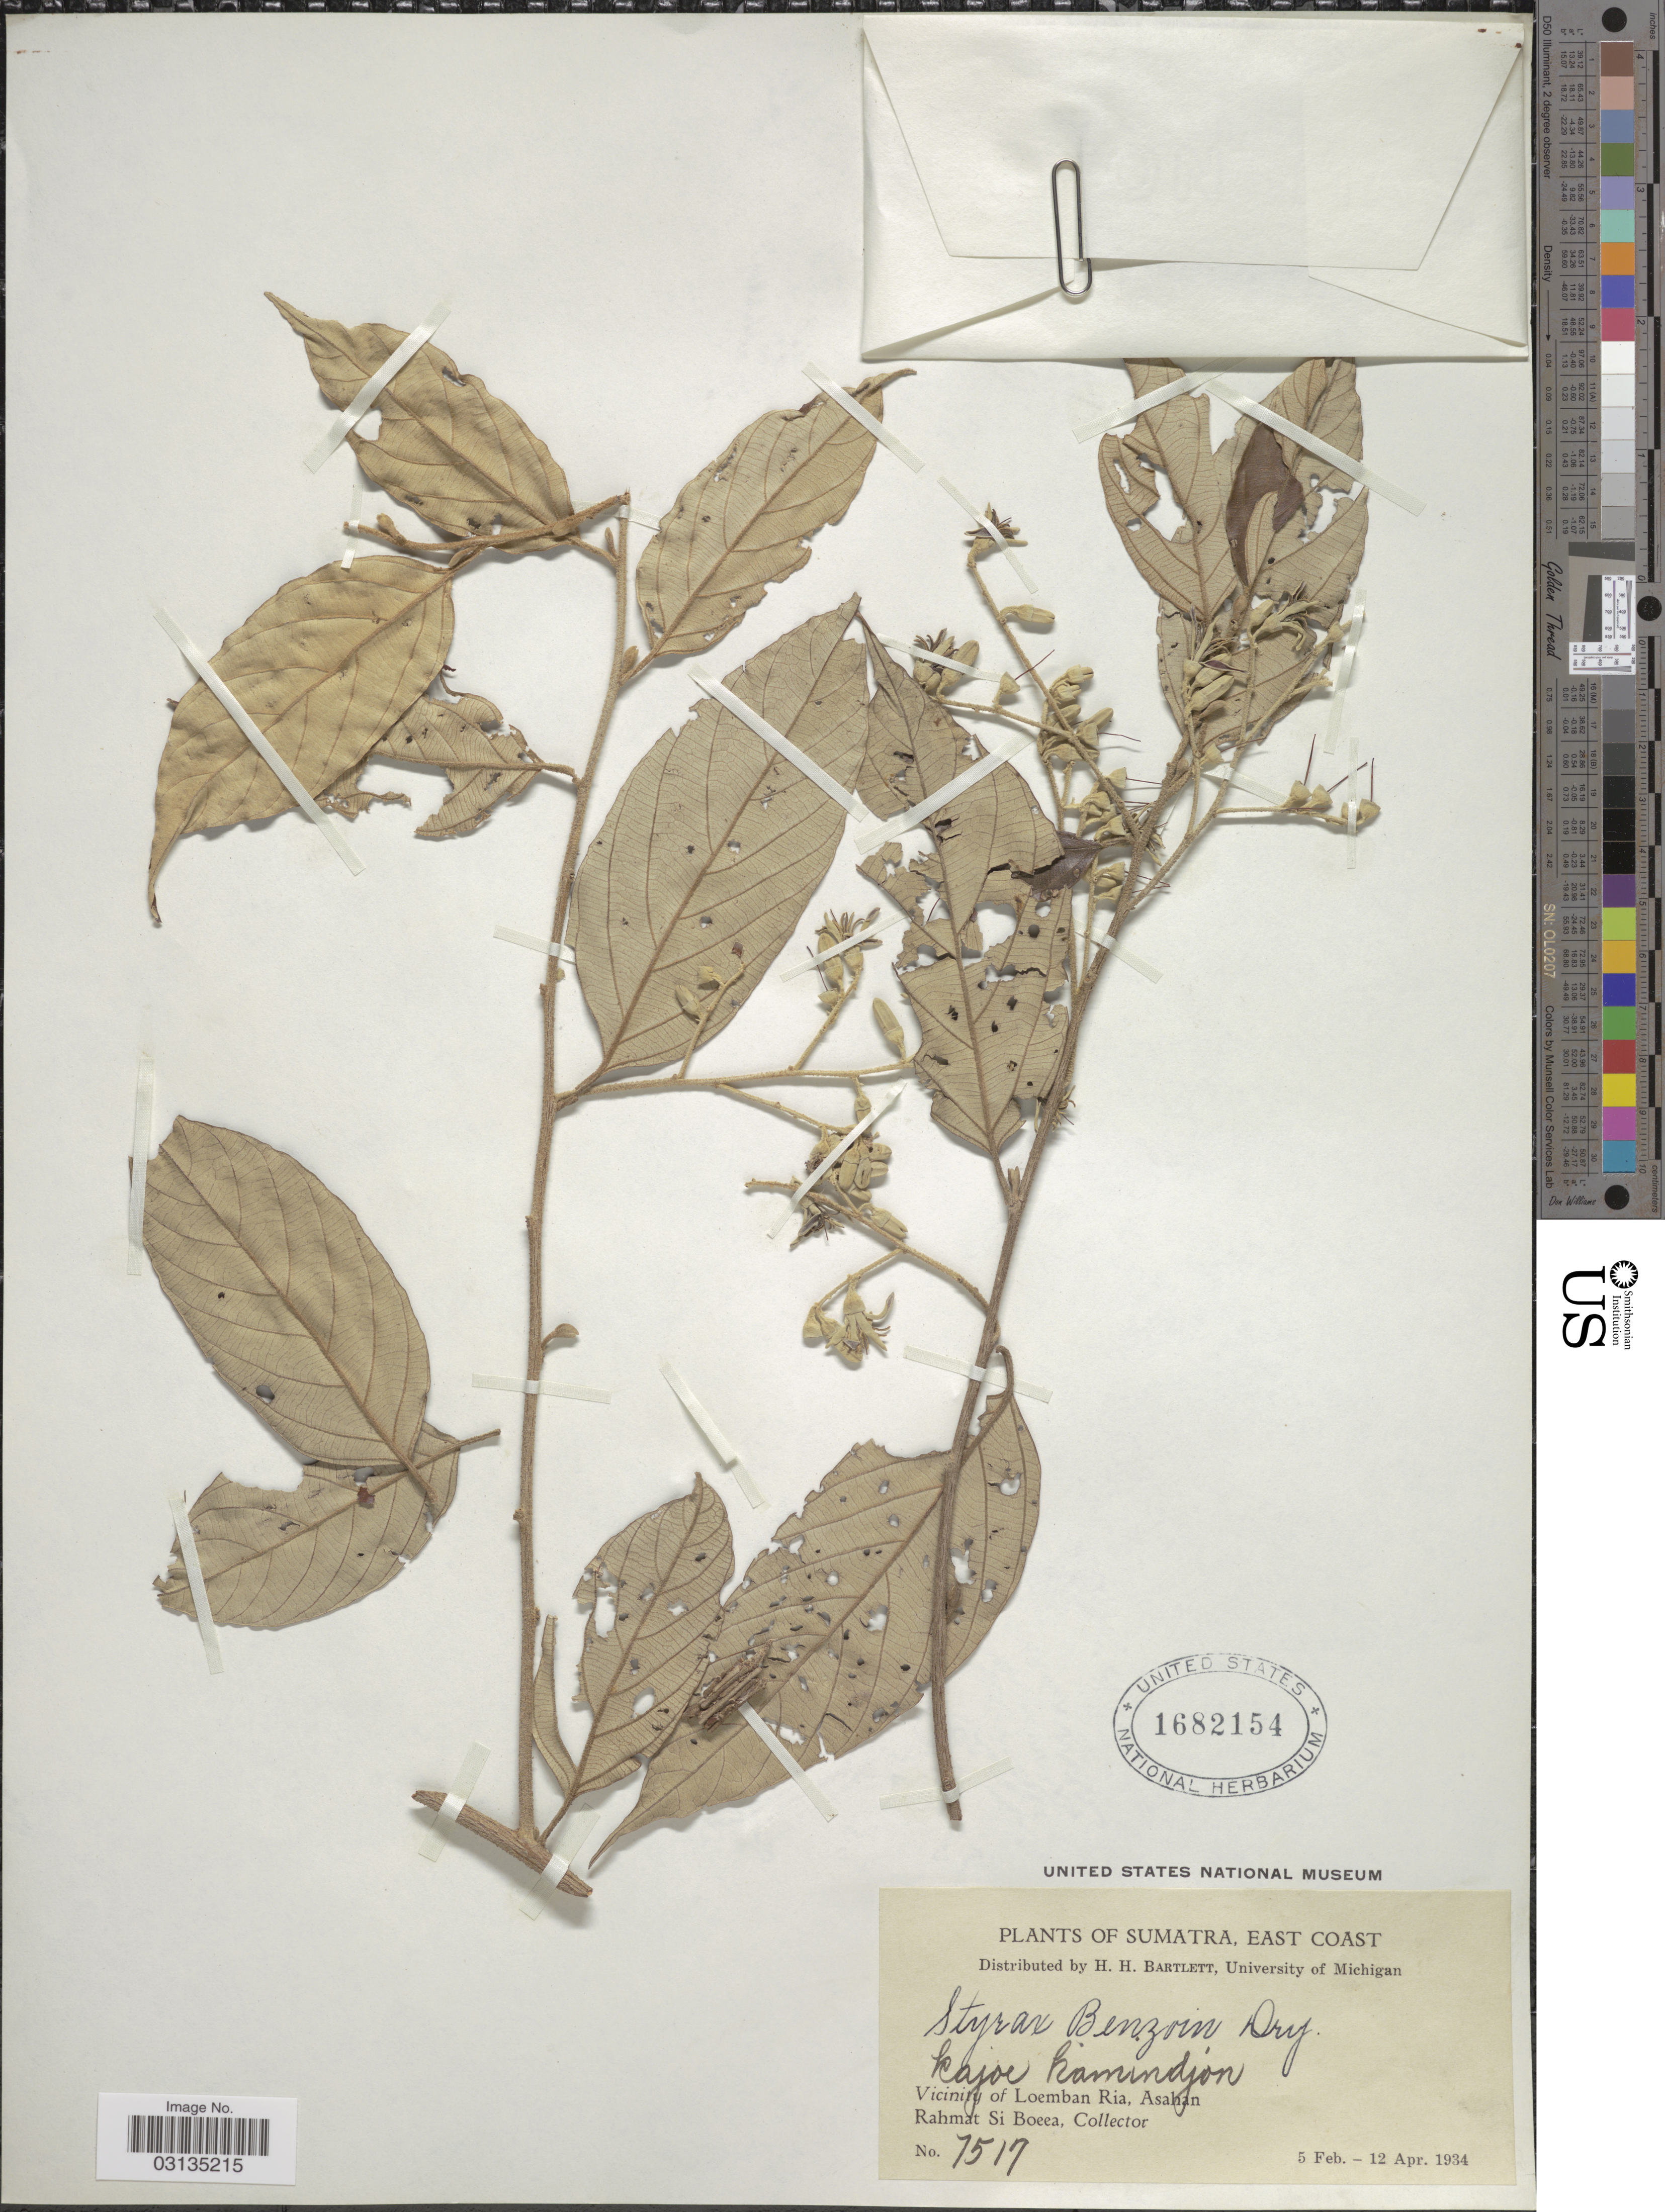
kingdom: Plantae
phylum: Tracheophyta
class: Magnoliopsida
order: Ericales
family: Styracaceae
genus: Styrax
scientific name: Styrax benzoin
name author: Dryand.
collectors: Rahmat Si Boeea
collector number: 7517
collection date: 1934-02-05/1934-04-12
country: Indonesia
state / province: Sumatra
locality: East Coast, Vicinity of Loemban Ria, Asahan.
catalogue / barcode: US 1682154